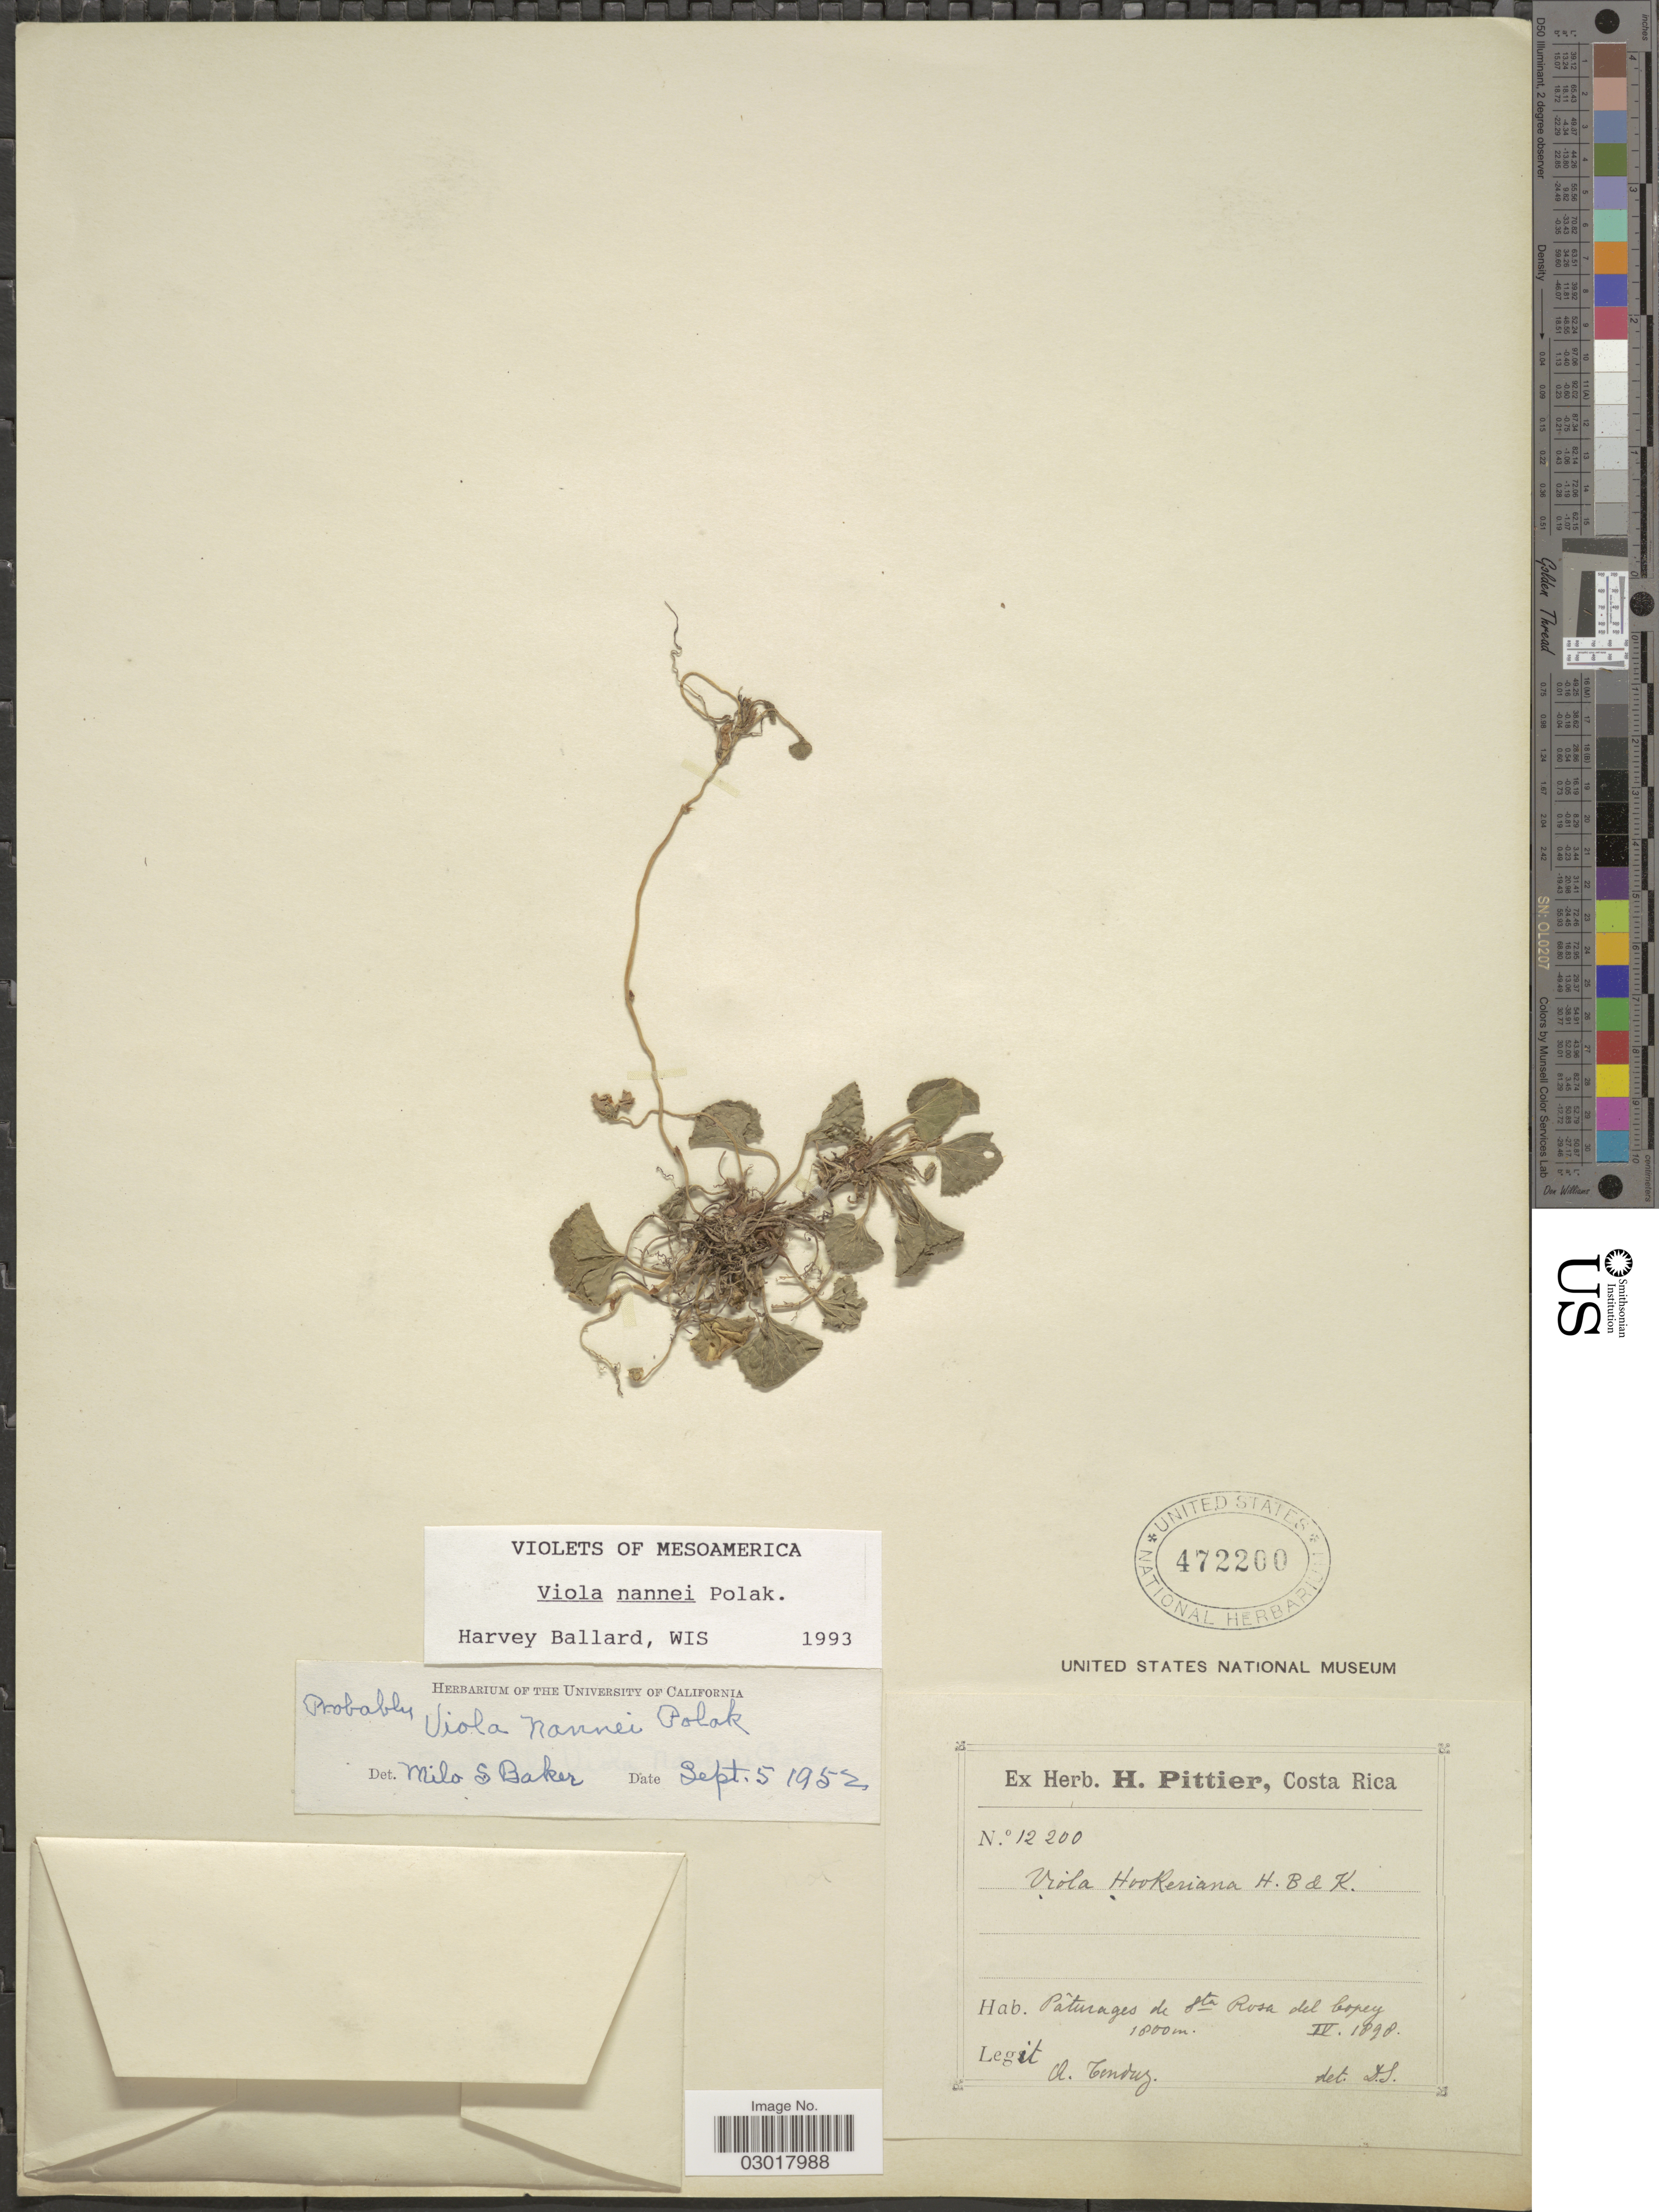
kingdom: Plantae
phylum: Tracheophyta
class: Magnoliopsida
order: Malpighiales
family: Violaceae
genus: Viola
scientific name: Viola nannei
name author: Polák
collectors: A. Tonduz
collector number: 12200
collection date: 1898-04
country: Costa Rica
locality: Pâturages de Sta Rosa del Copey.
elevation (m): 1800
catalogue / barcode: US 472200